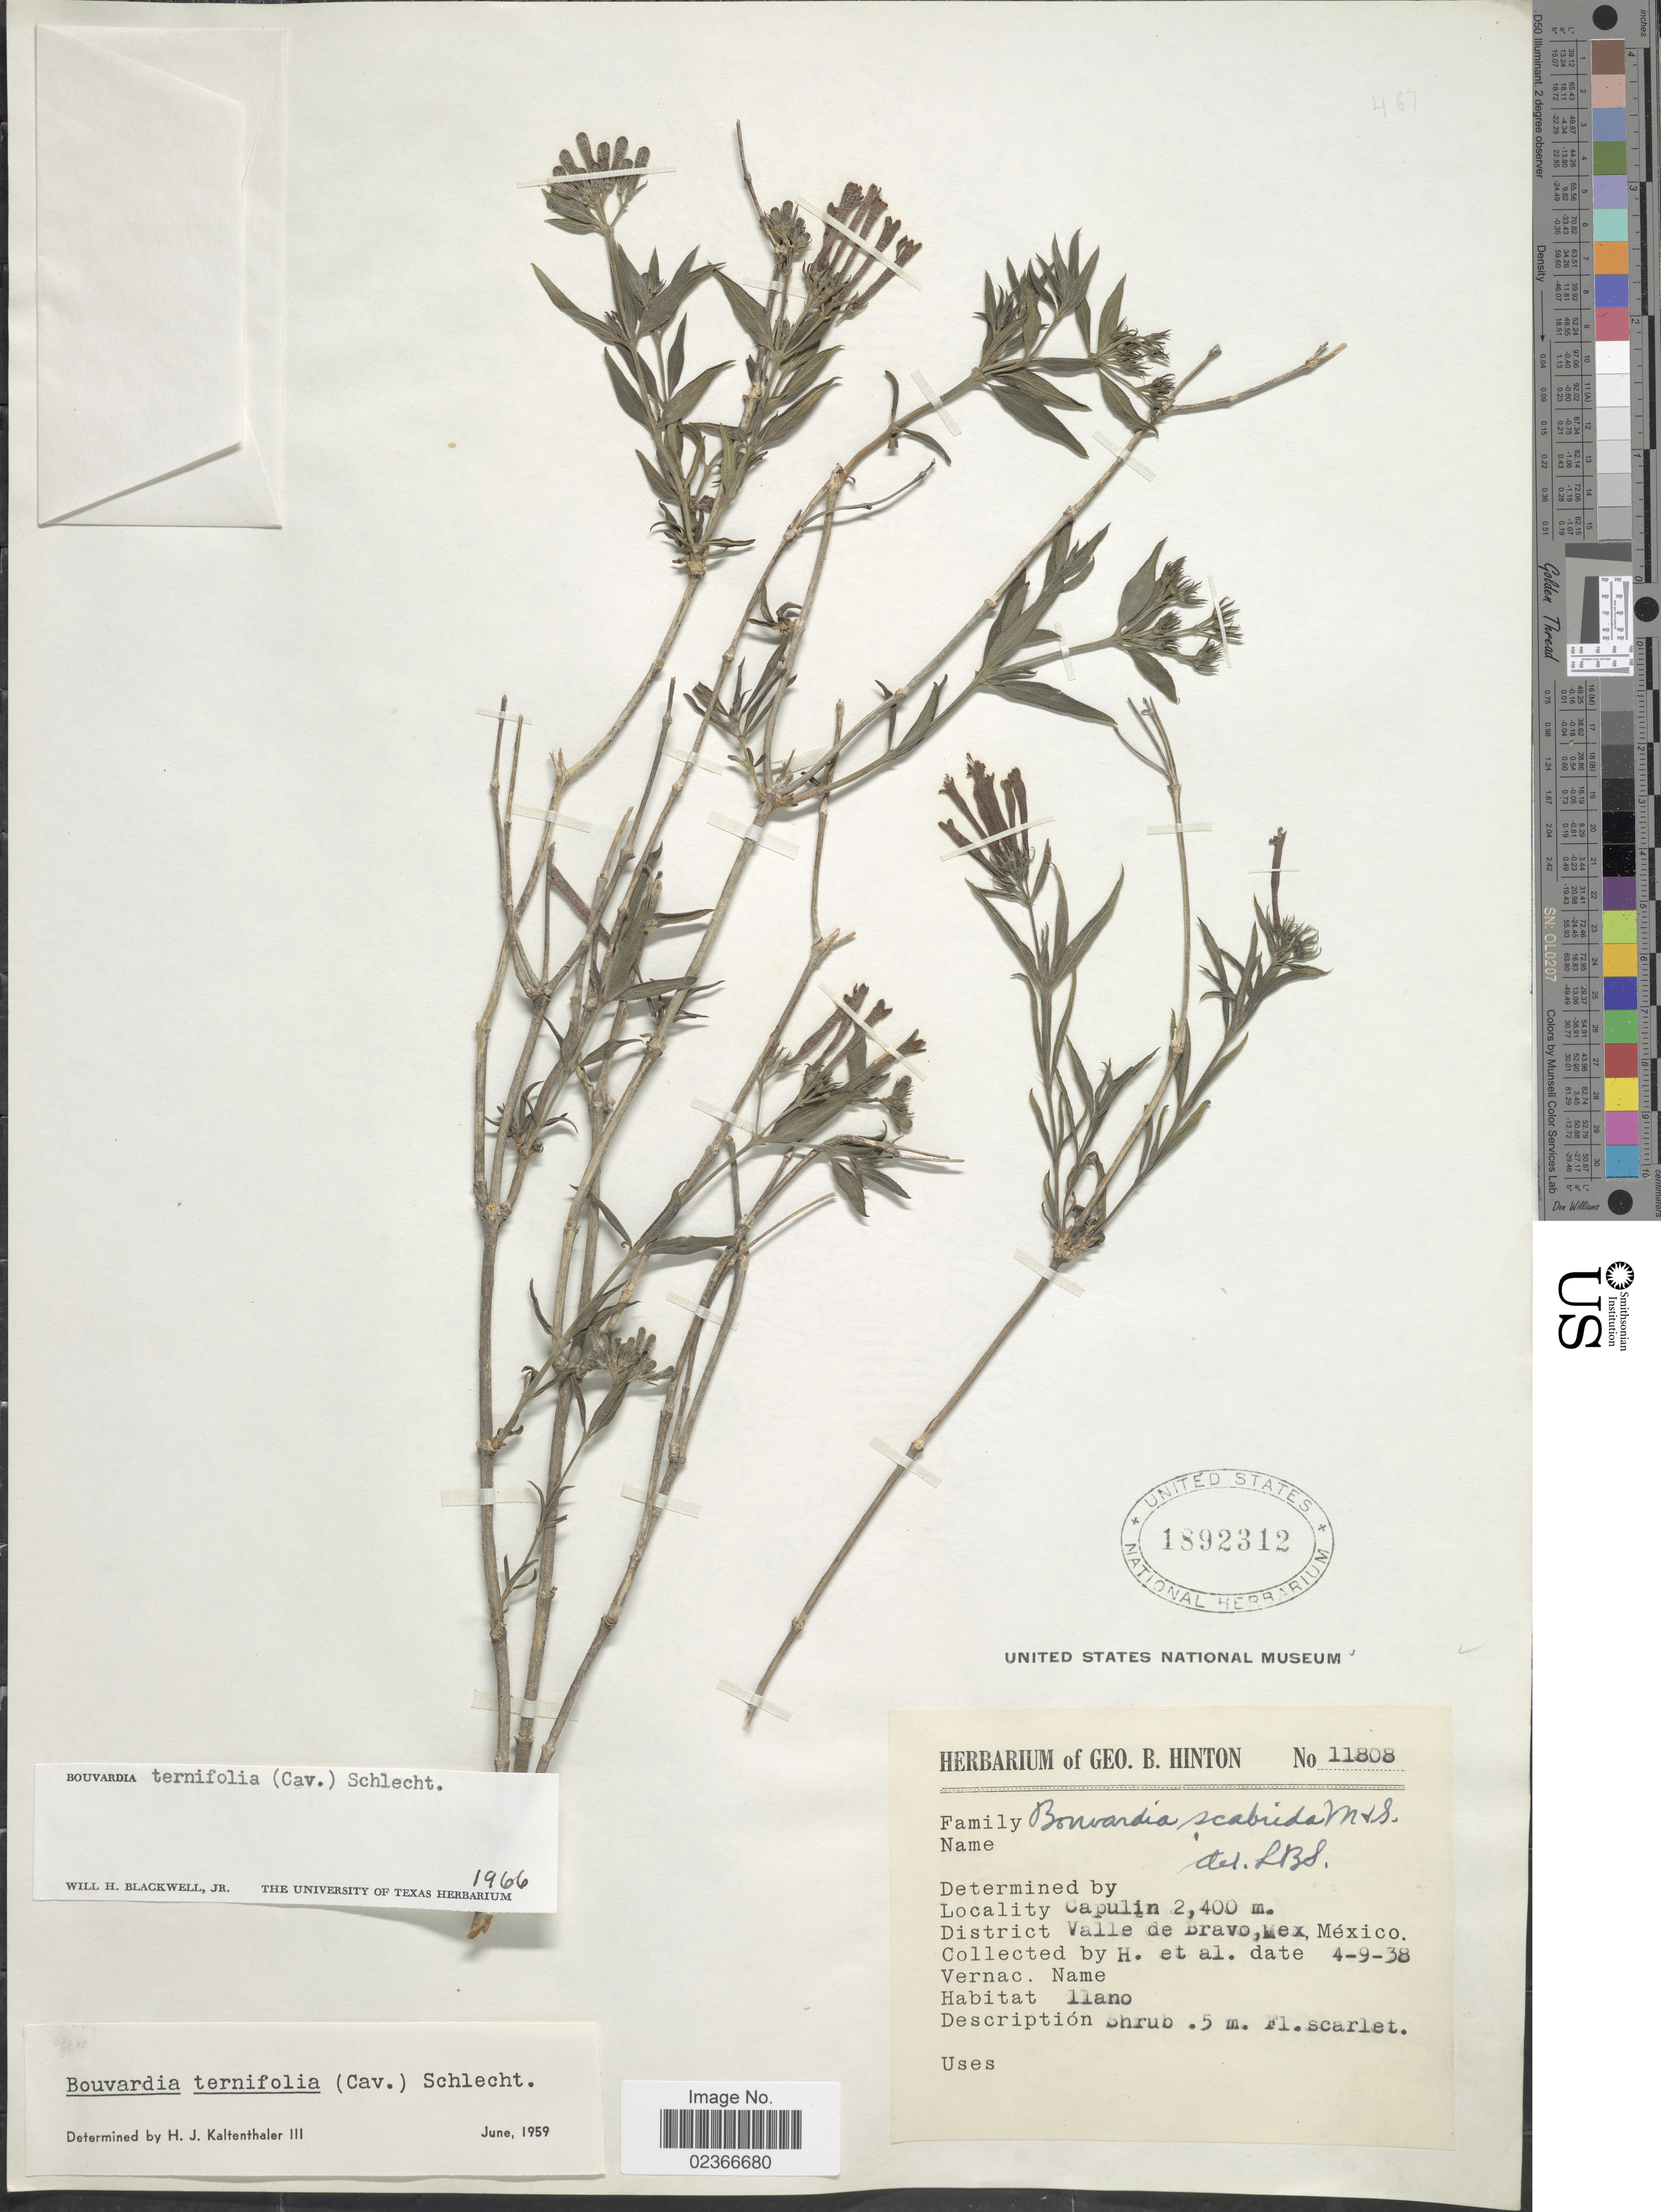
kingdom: Plantae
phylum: Tracheophyta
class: Magnoliopsida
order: Gentianales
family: Rubiaceae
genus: Bouvardia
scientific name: Bouvardia ternifolia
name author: (Cav.) Schltdl.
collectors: G. B. Hinton & et al.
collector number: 11808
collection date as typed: Transcribed d/m/y: 9/4/38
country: Mexico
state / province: México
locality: Capulin, District Valle de Bravo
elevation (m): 2400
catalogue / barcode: US 1892312